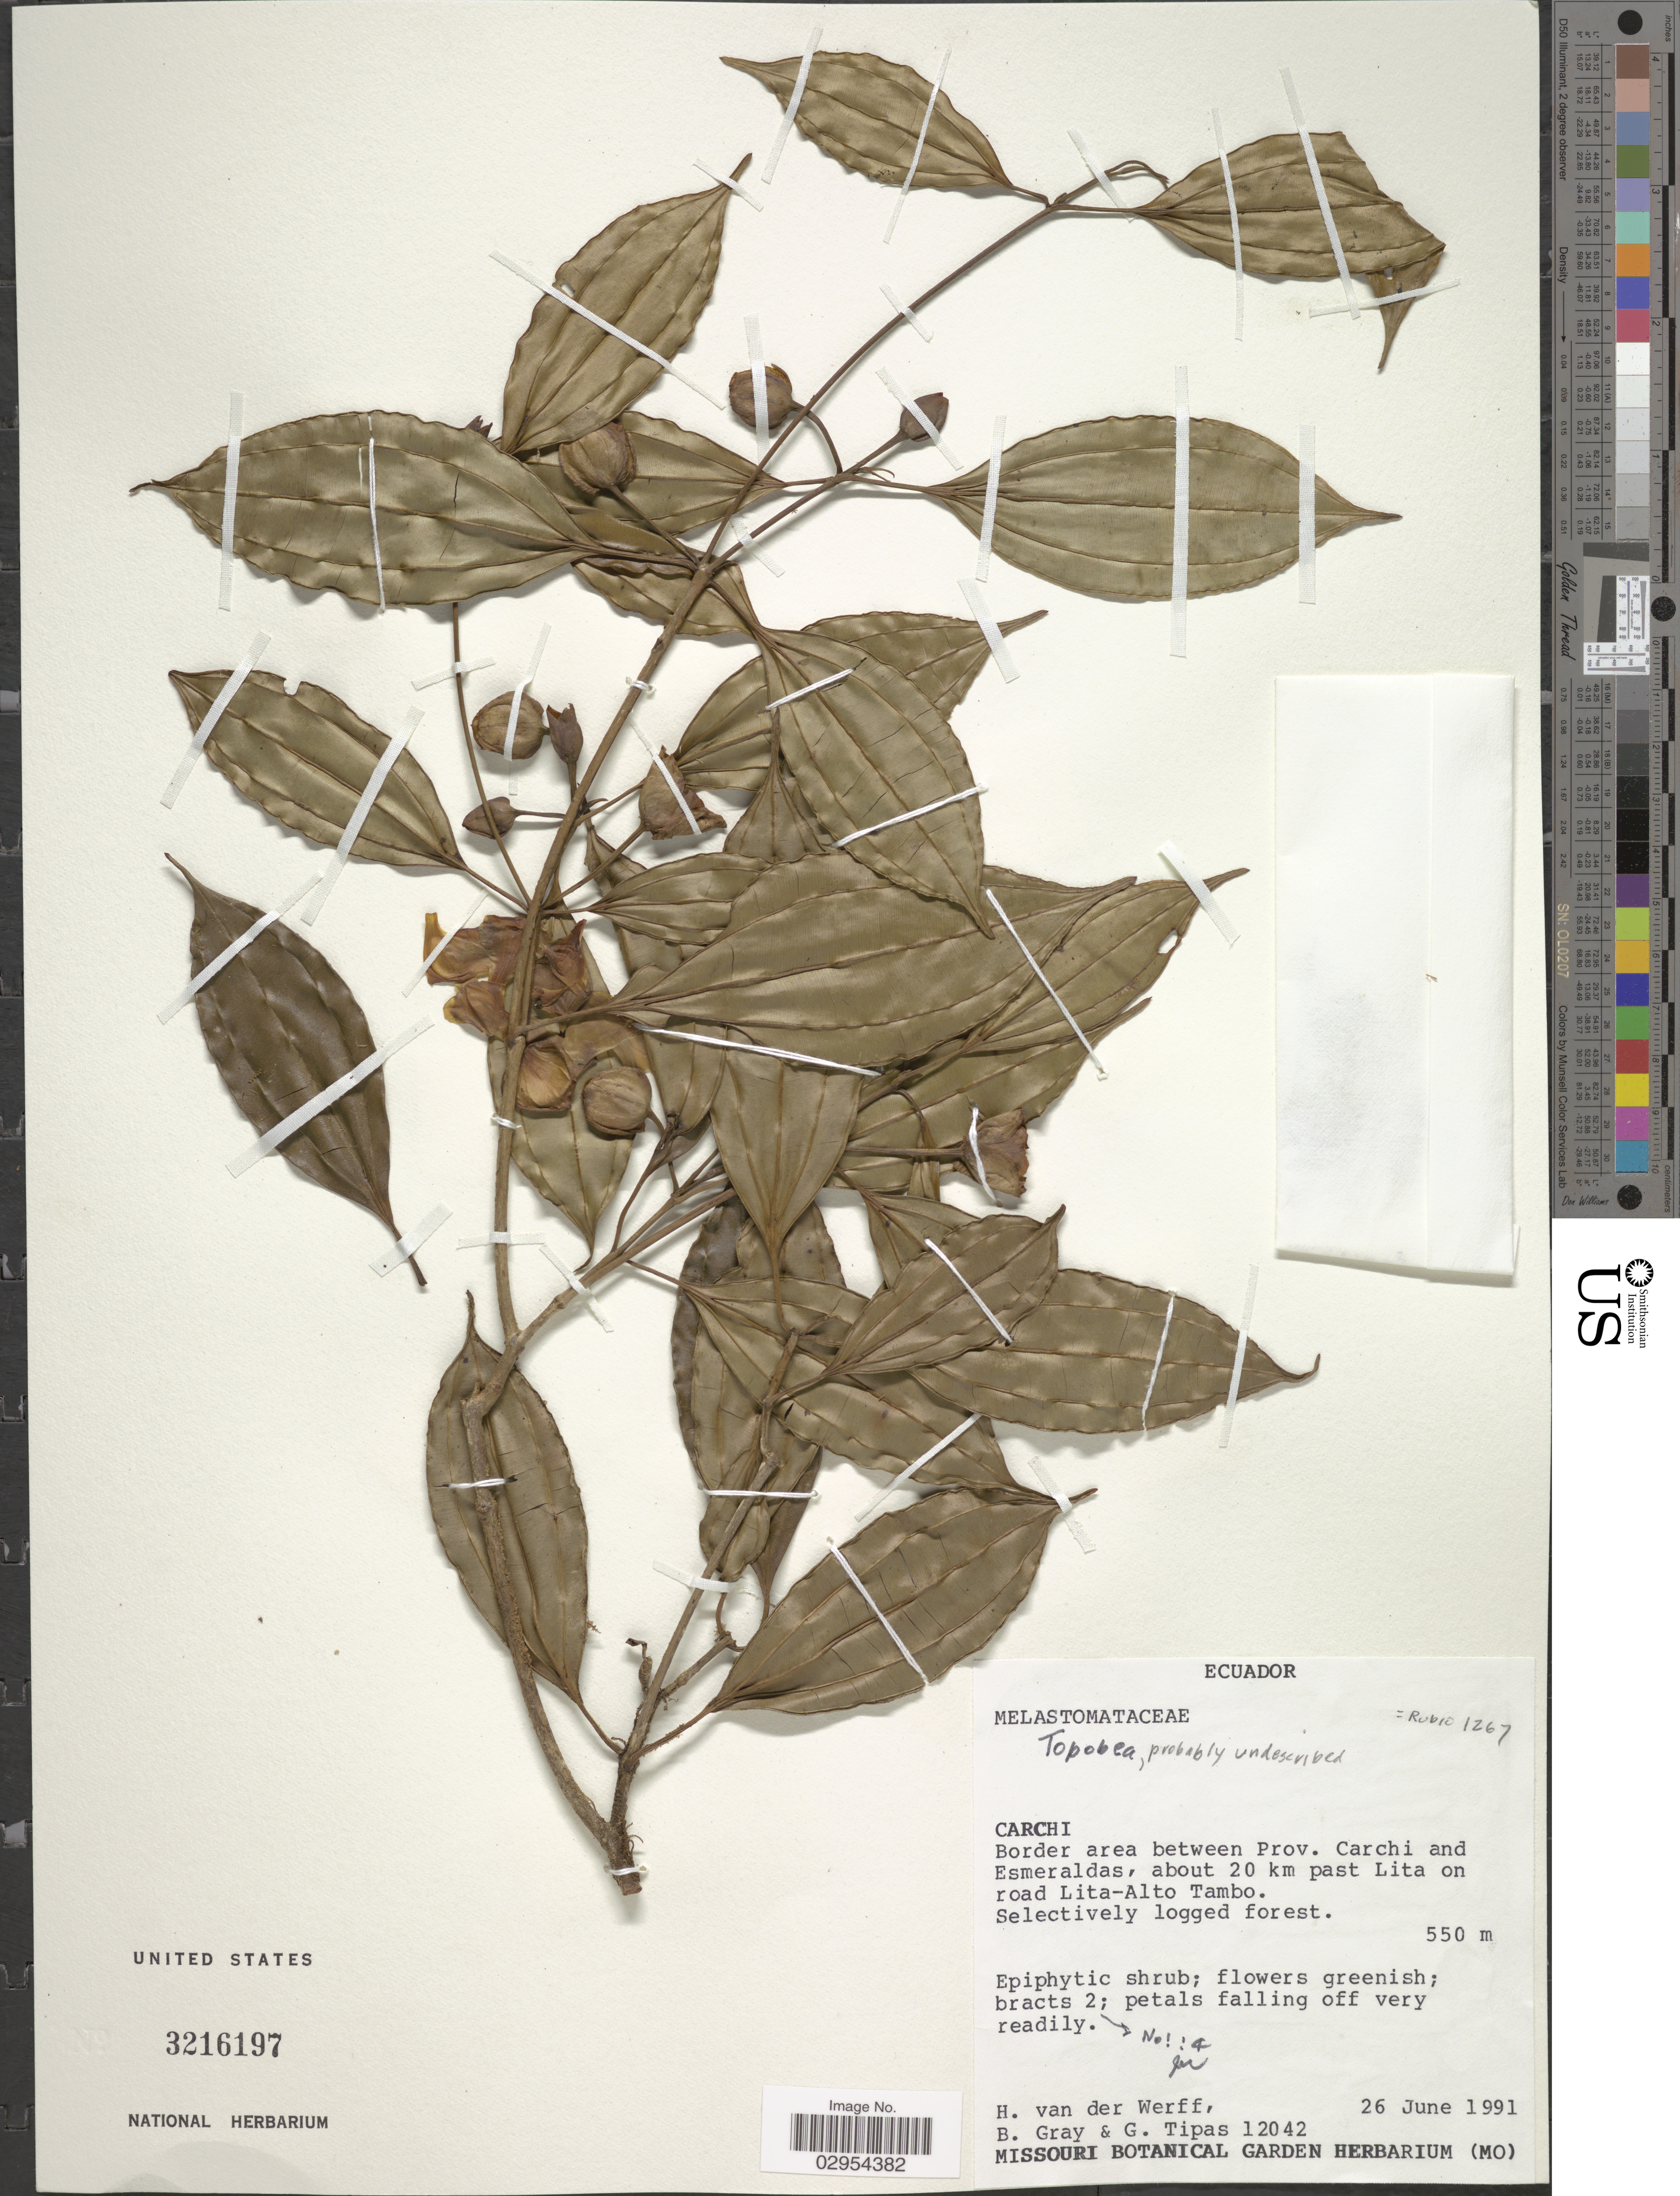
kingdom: Plantae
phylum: Tracheophyta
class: Magnoliopsida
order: Myrtales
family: Melastomataceae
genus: Topobea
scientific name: Topobea sp.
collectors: H. van der Werff, B. Gray & G. Tipas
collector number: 12042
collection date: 1991-06-26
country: Ecuador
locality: Border area between Prov. Carchi and Esmeraldas, about 20 km past Lita on road Lita-Alto Tambo.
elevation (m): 550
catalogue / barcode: US 3216197